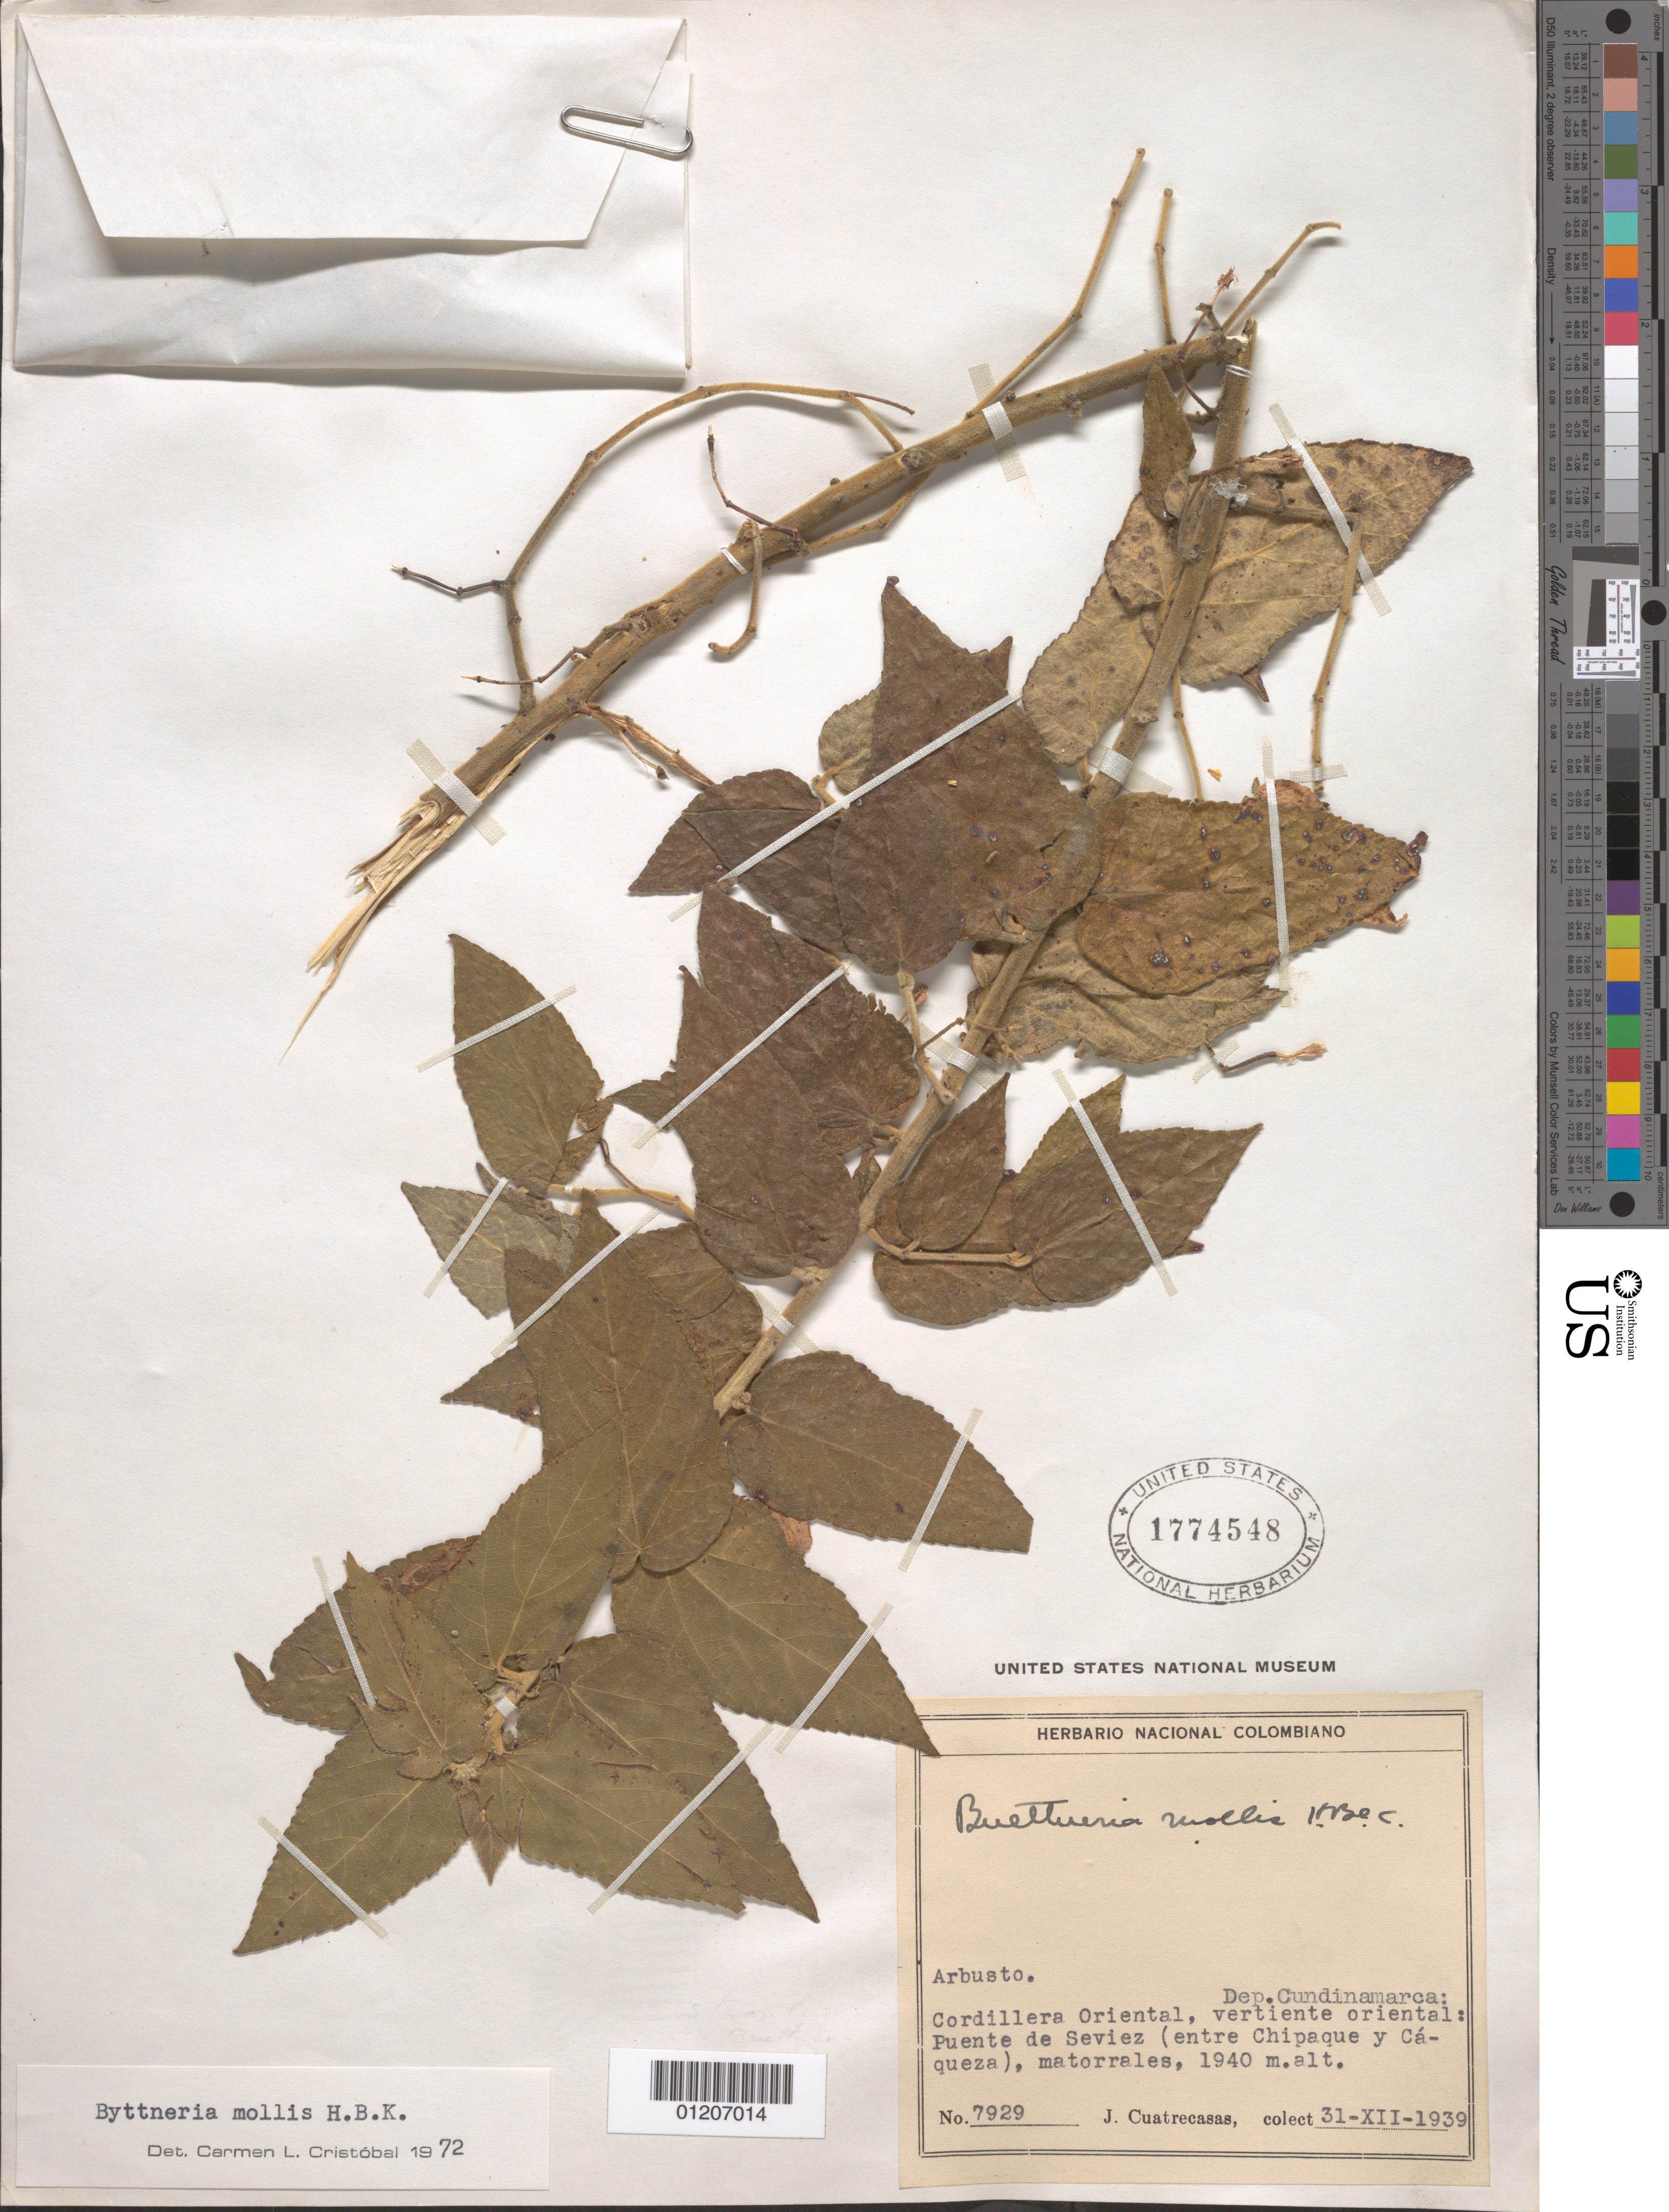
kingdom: Plantae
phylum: Tracheophyta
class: Magnoliopsida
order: Malvales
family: Malvaceae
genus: Byttneria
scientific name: Byttneria mollis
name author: Kunth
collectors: J. Cuatrecasas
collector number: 7929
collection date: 1939-12-31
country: Colombia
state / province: Cundinamarca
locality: Dep. Cundinamarca: Cordillera Oriental, vertiente oriental: Puente de Seviez (entre Chipaque y Cáqueza).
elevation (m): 1940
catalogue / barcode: US 1774548